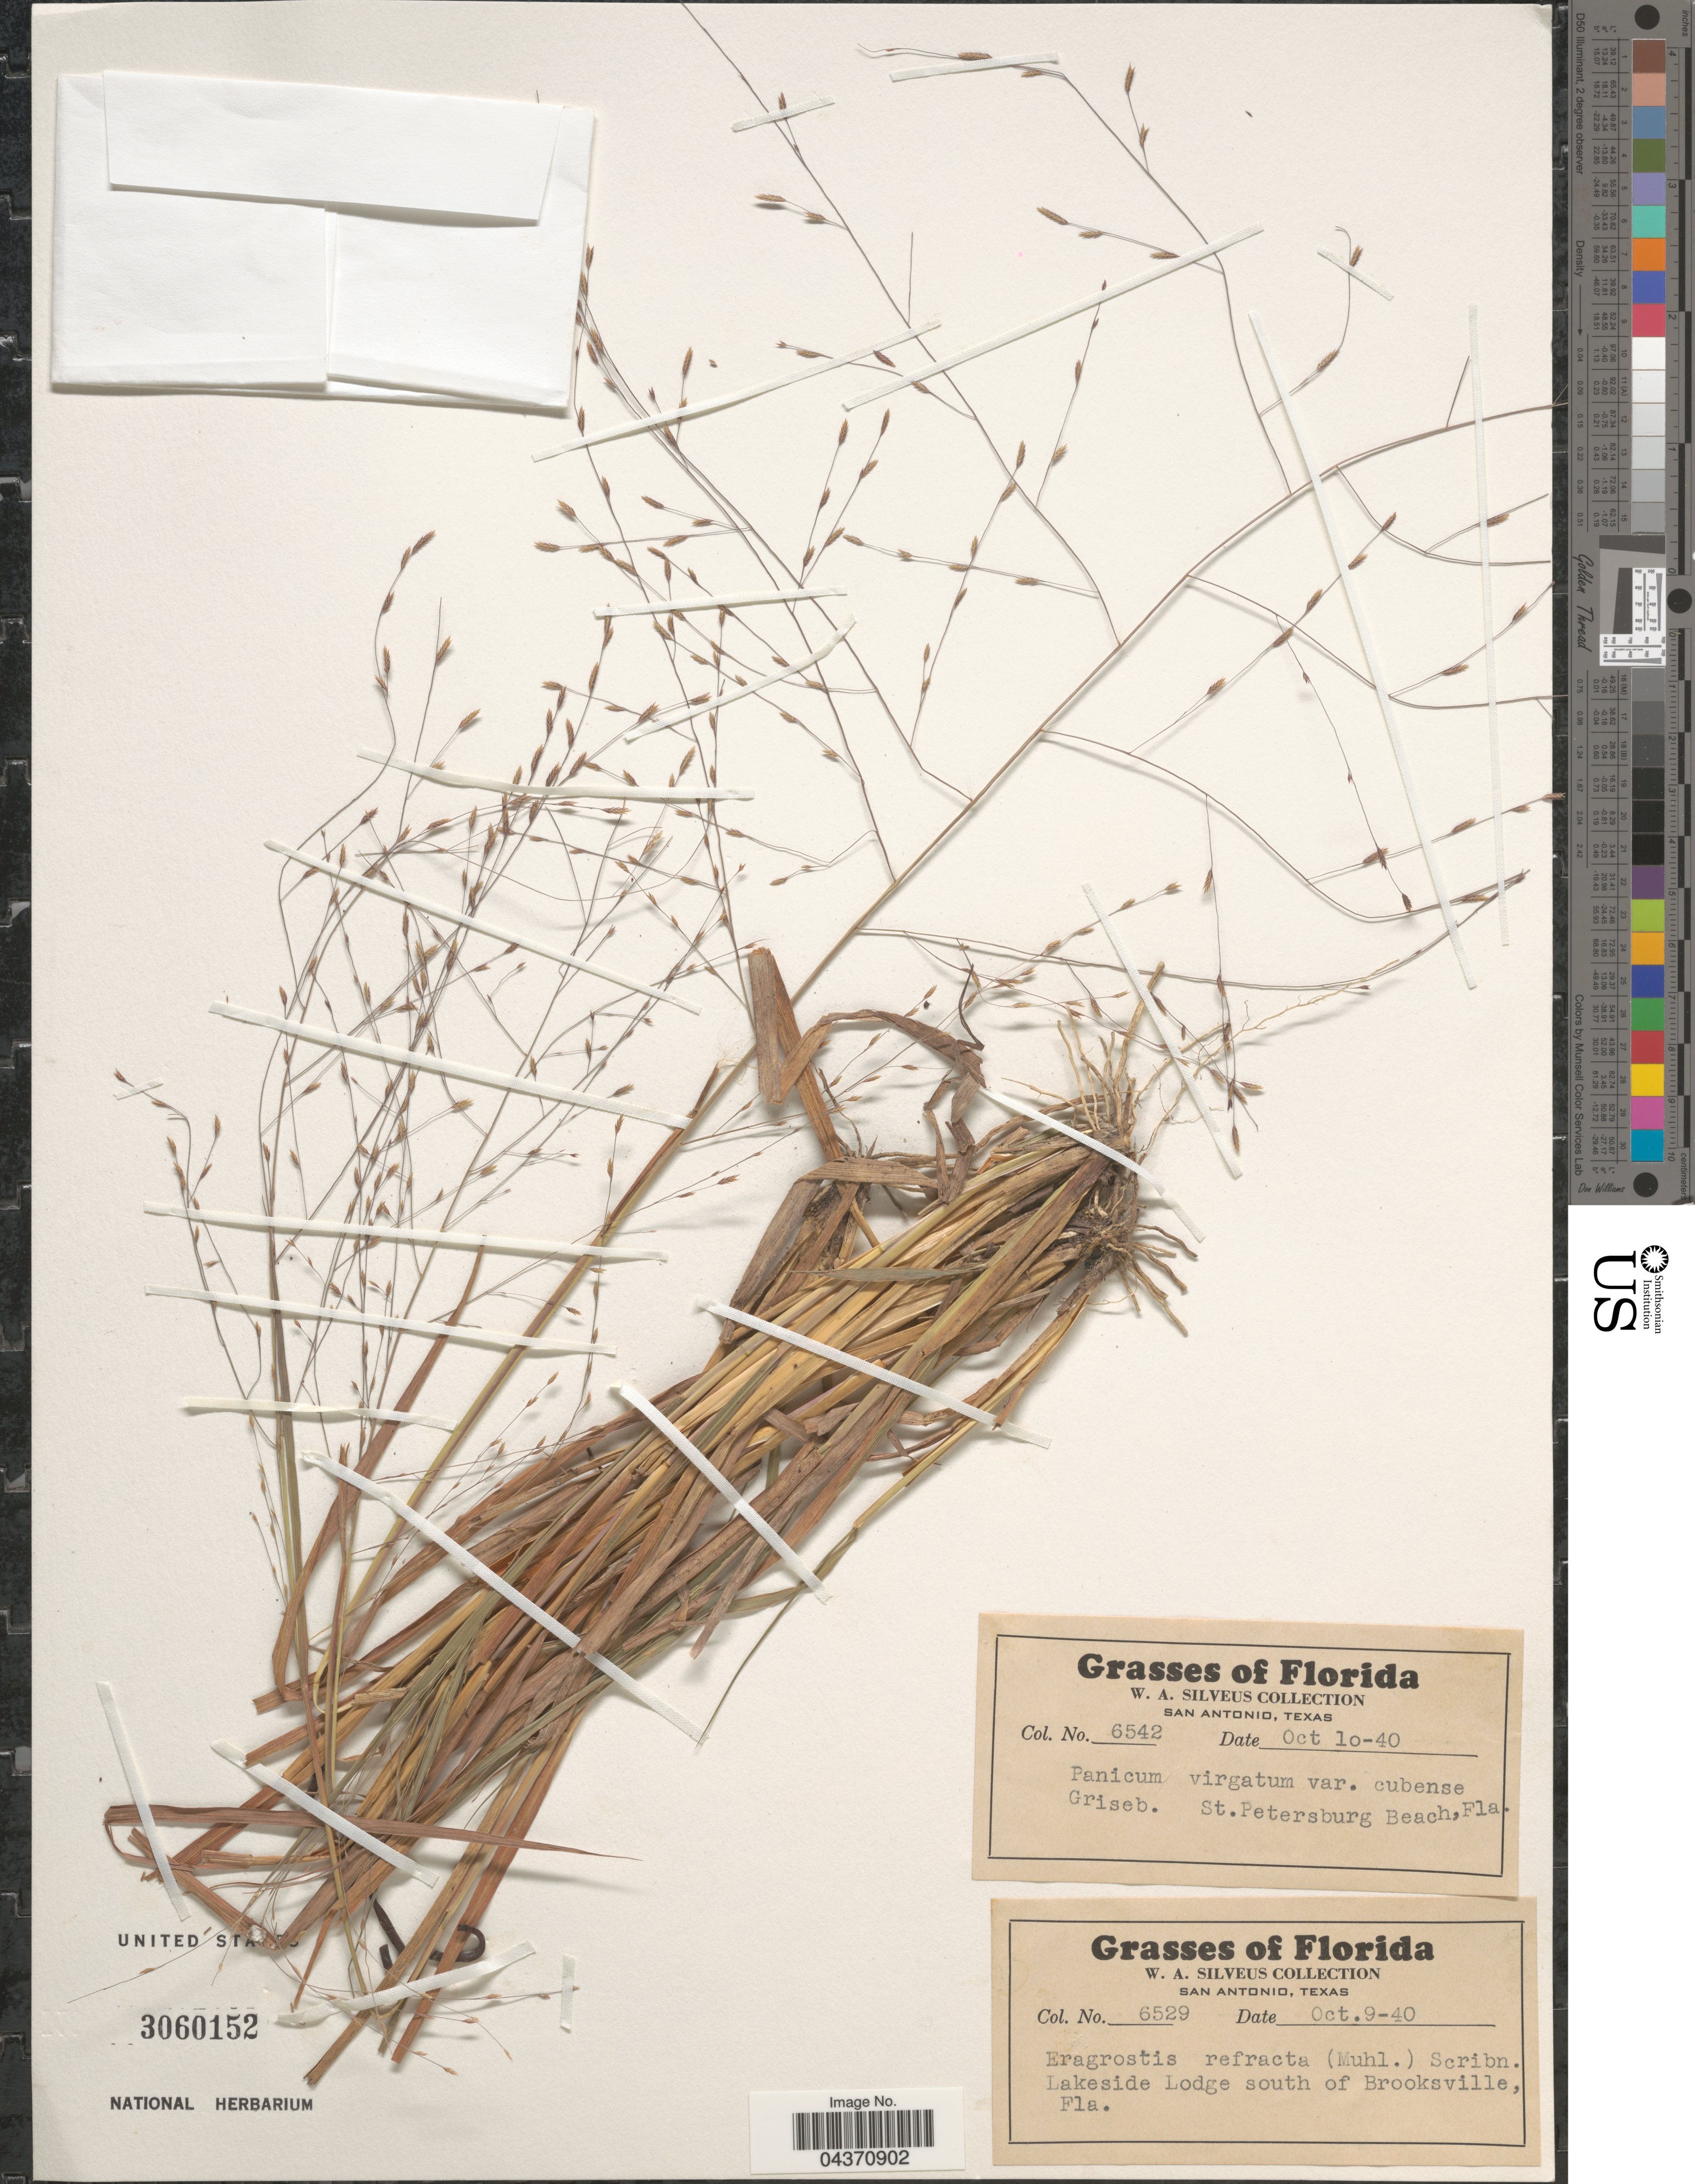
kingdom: Plantae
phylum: Tracheophyta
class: Liliopsida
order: Poales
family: Poaceae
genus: Eragrostis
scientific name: Eragrostis refracta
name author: (Muhl.) Scribn.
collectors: W. Silveus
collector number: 6529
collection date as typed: Transcribed d/m/y: 9/10/40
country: United States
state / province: Florida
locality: Lakeside Lodge south of Brooksville.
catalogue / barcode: US 3060152-2